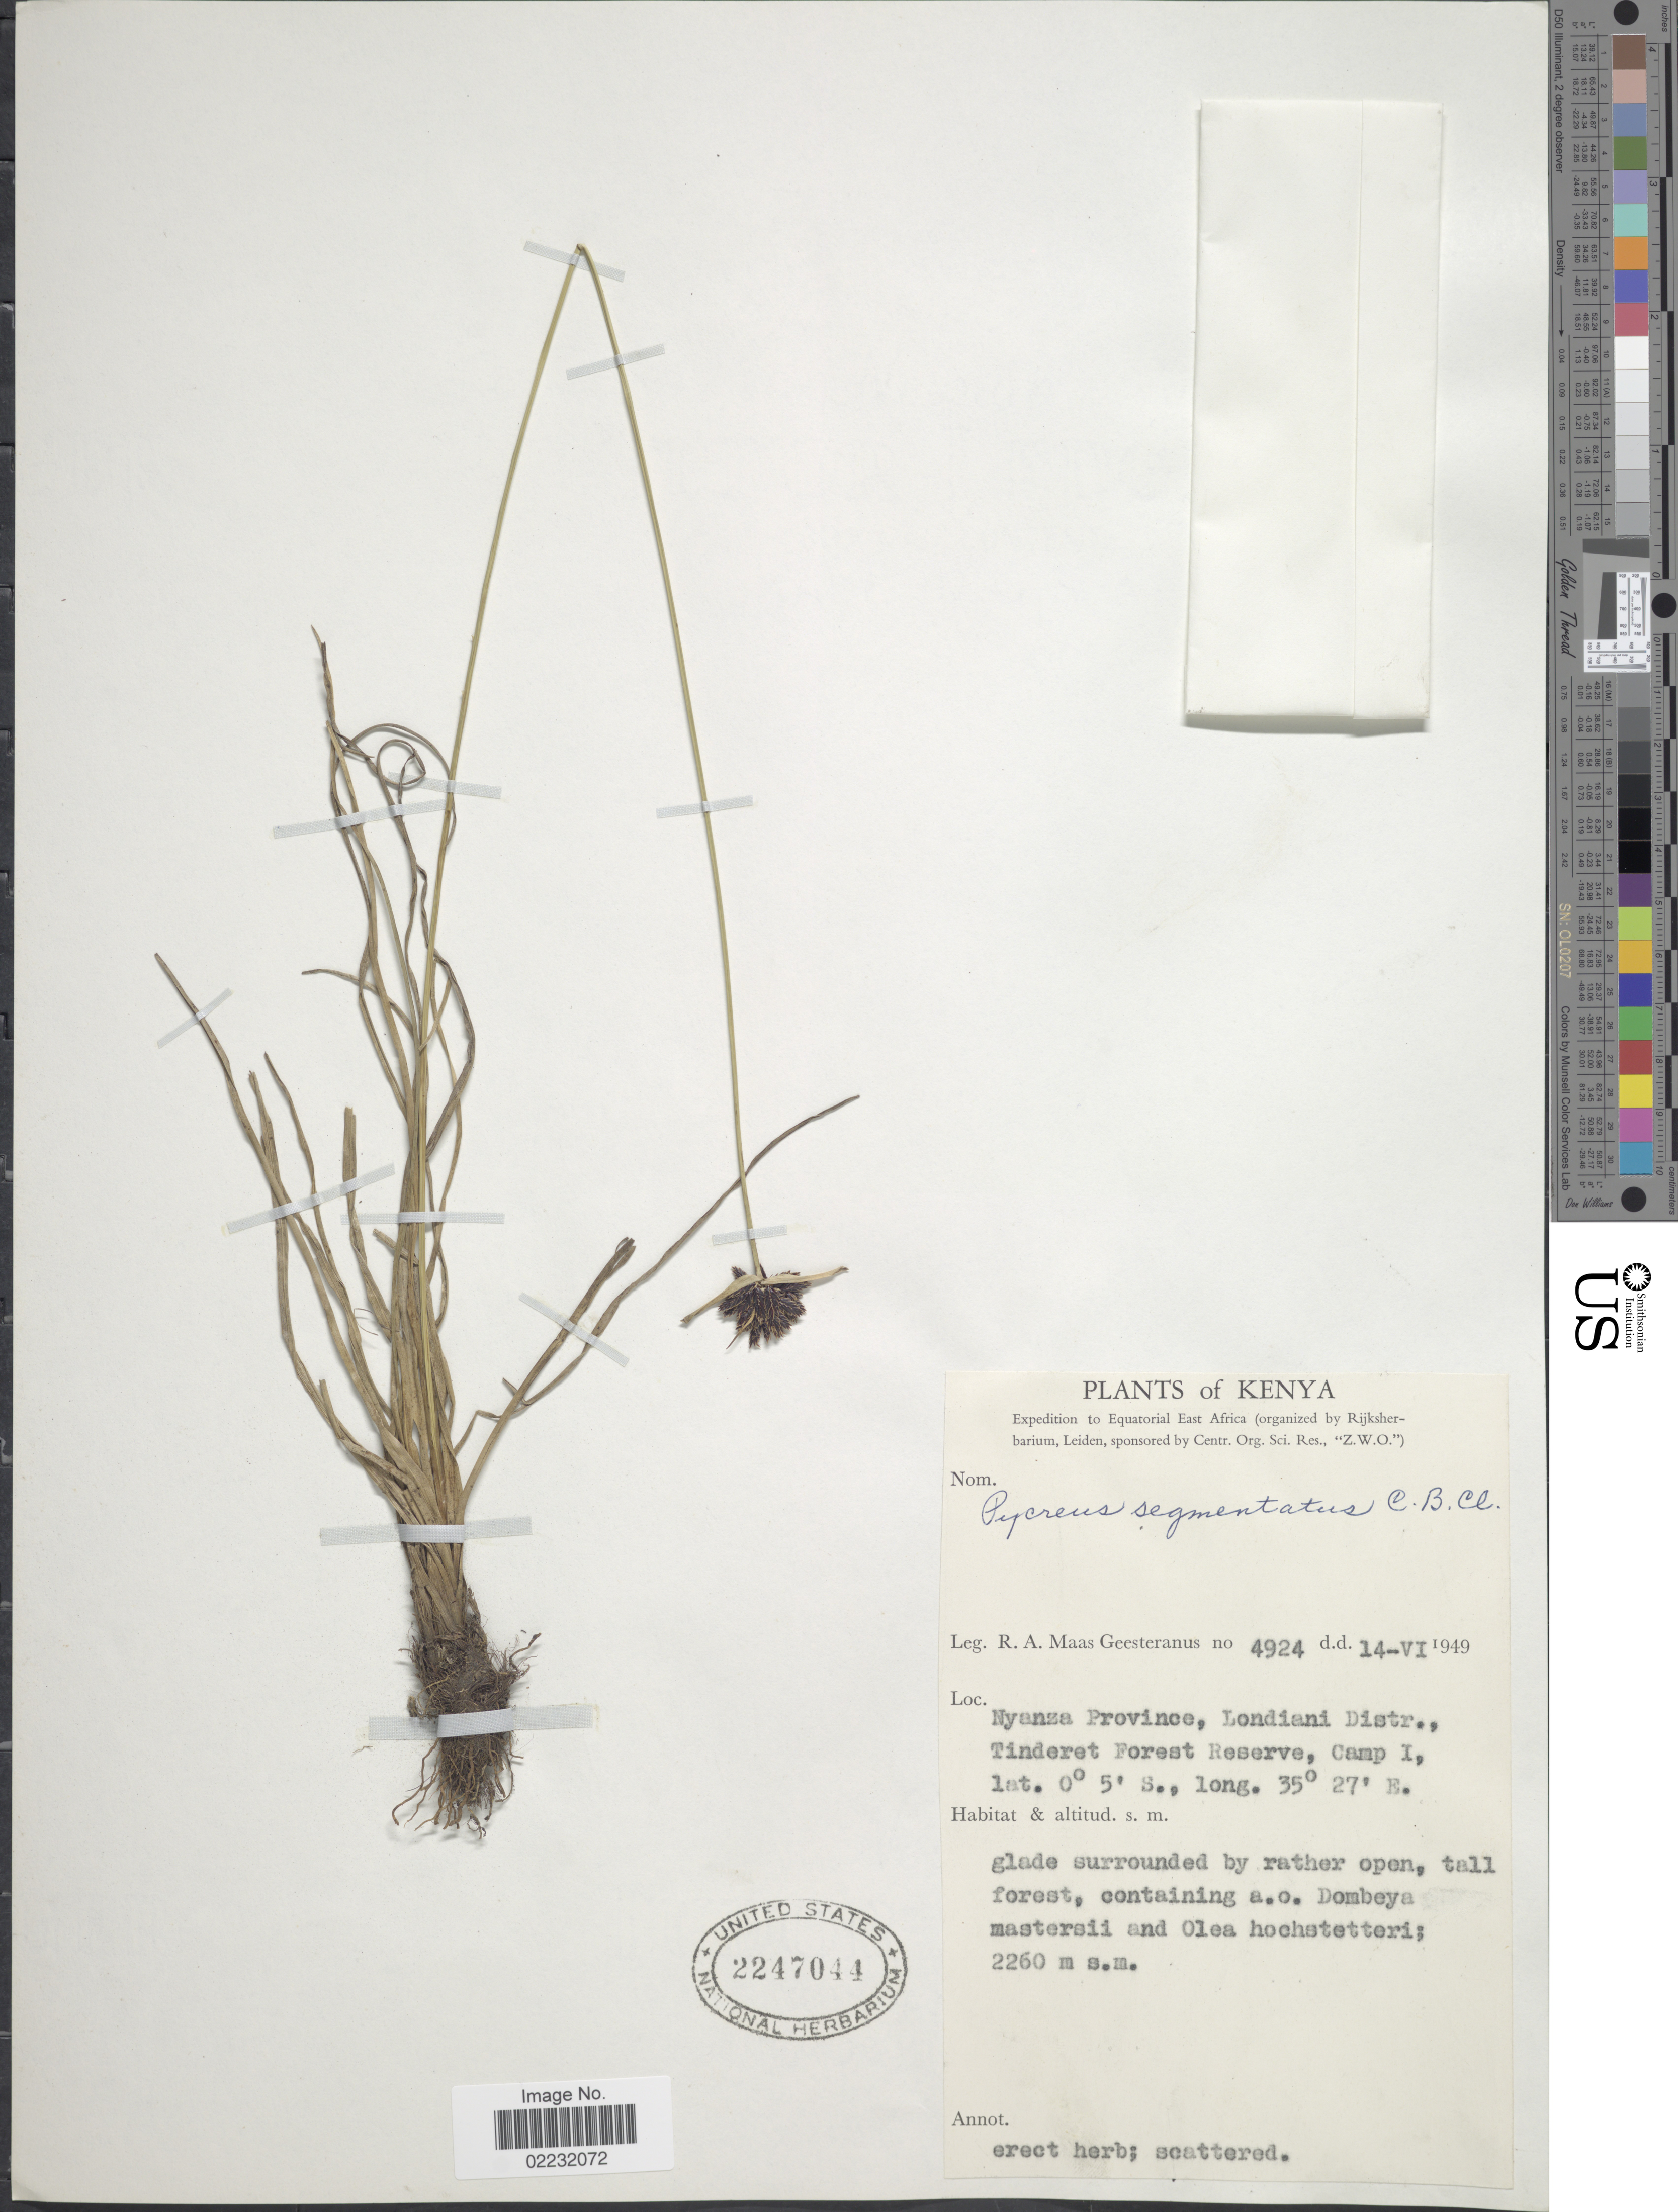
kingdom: Plantae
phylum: Tracheophyta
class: Liliopsida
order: Poales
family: Cyperaceae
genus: Cyperus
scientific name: Cyperus nigricans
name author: Steud.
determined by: Strong, Mark T., (BOT), Smithsonian Institution - National Museum of Natural History (UNITED STATES)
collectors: R. A. Maas Geesteranus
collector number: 4924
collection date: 1949-06-14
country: Kenya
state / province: Kericho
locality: Nyanza Province, Londiani Distr., Tinderet Forest Reserve, Camp 1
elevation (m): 2260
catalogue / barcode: US 2247044